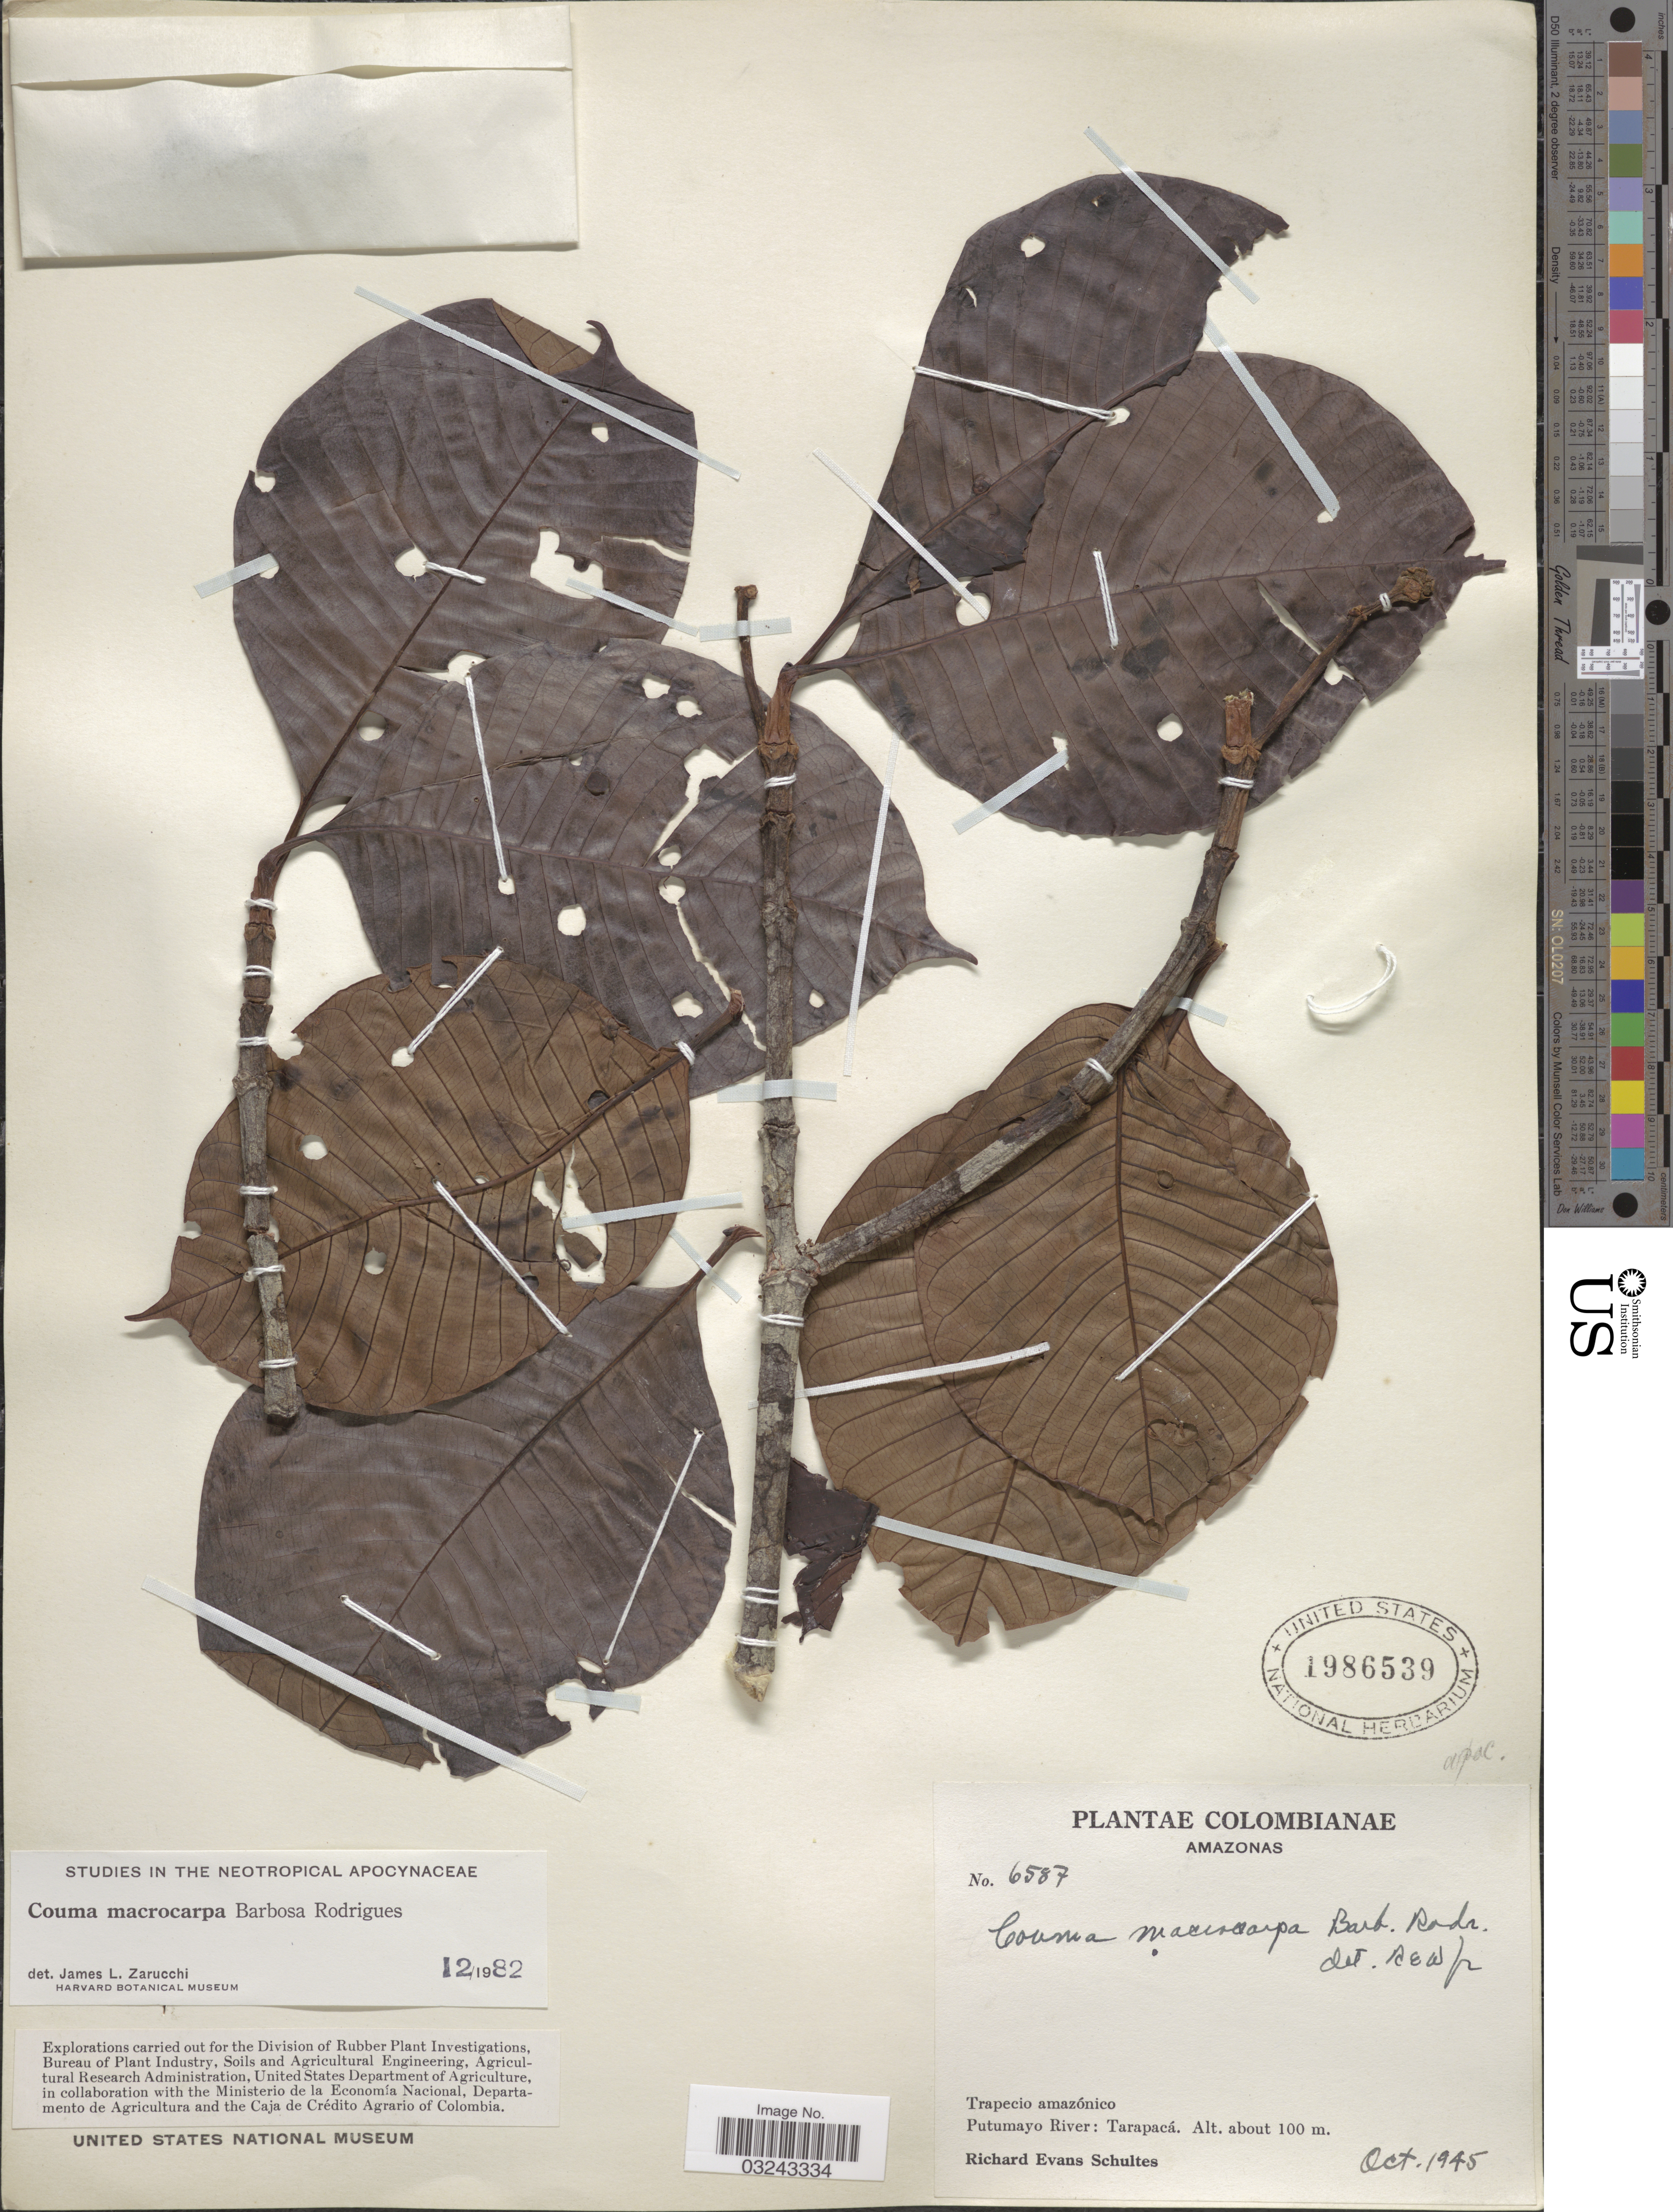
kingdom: Plantae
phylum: Tracheophyta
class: Magnoliopsida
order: Gentianales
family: Apocynaceae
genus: Couma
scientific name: Couma macrocarpa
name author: Barb. Rodr.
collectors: R. E. Schultes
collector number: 6587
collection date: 1945-10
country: Colombia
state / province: Amazônas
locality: Trapecio amazónico. Putumayo River: Tarapacá.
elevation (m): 100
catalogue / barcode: US 1986539